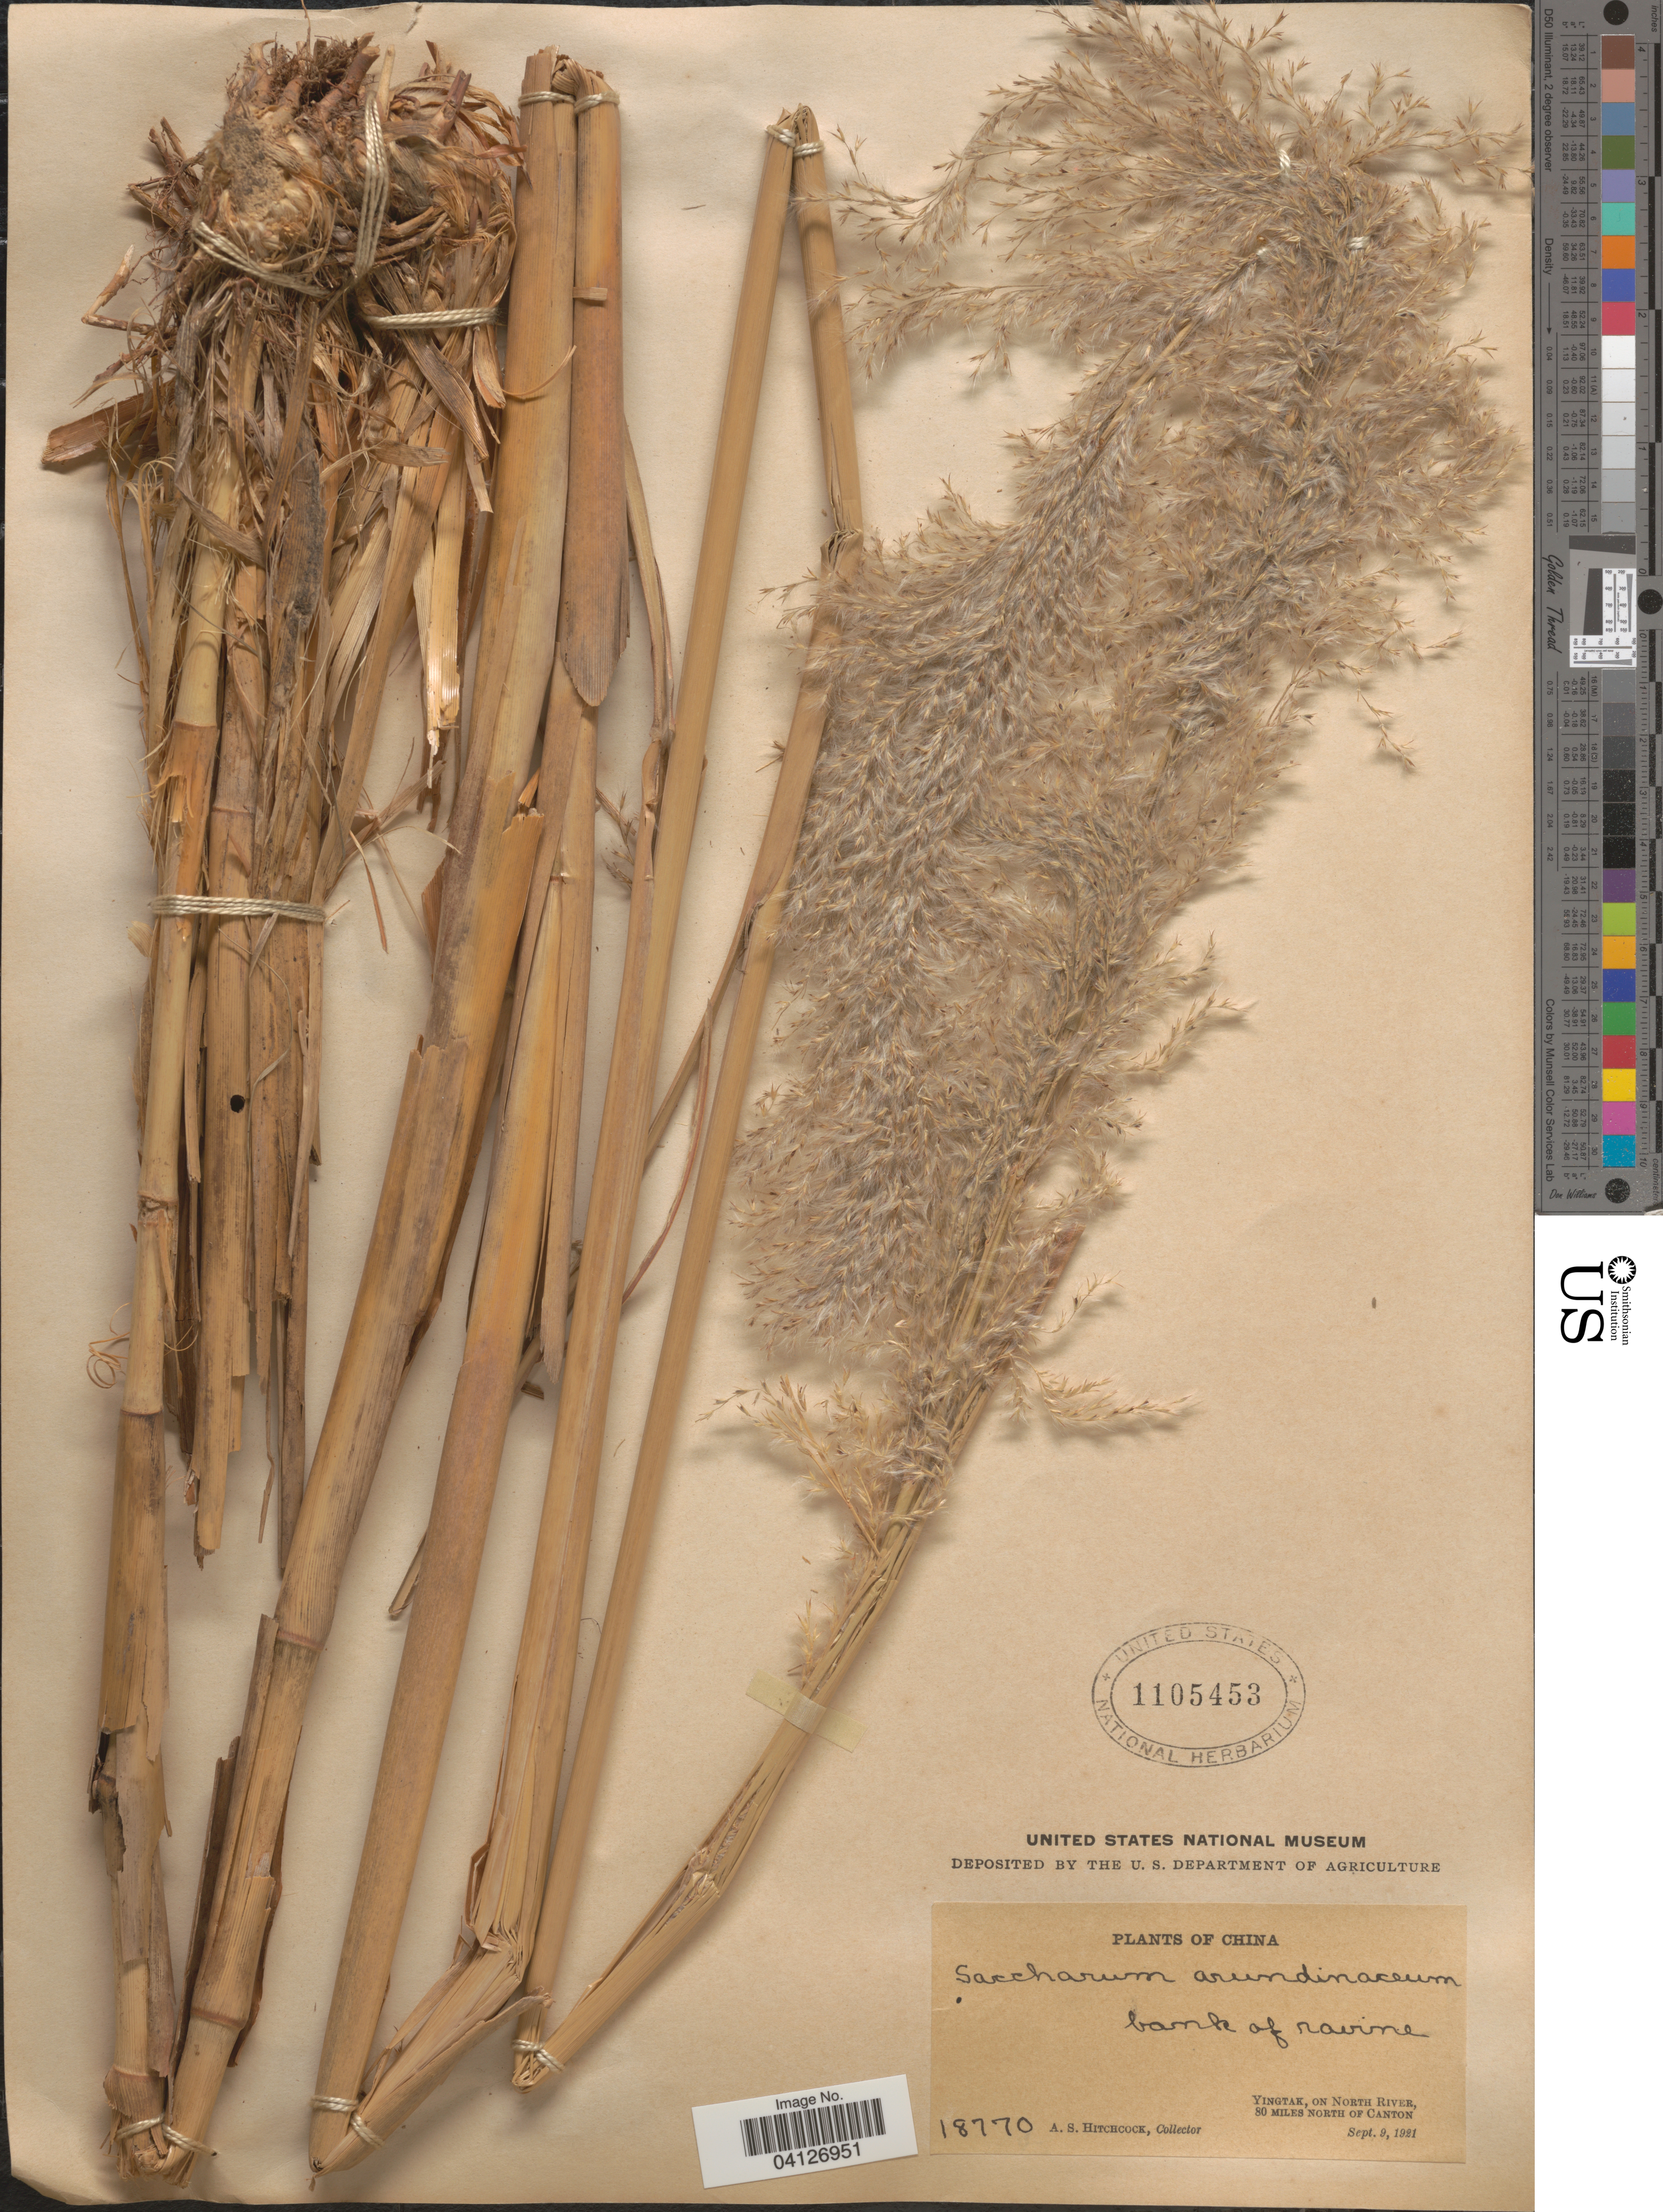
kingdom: Plantae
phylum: Tracheophyta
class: Liliopsida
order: Poales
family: Poaceae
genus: Saccharum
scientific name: Saccharum arundinaceum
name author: Retz.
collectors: A. S. Hitchcock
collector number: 18770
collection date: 1921-09-09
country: China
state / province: Guangdong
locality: Yingtak, on North River, 80 miles North of Canton.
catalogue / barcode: US 1105453